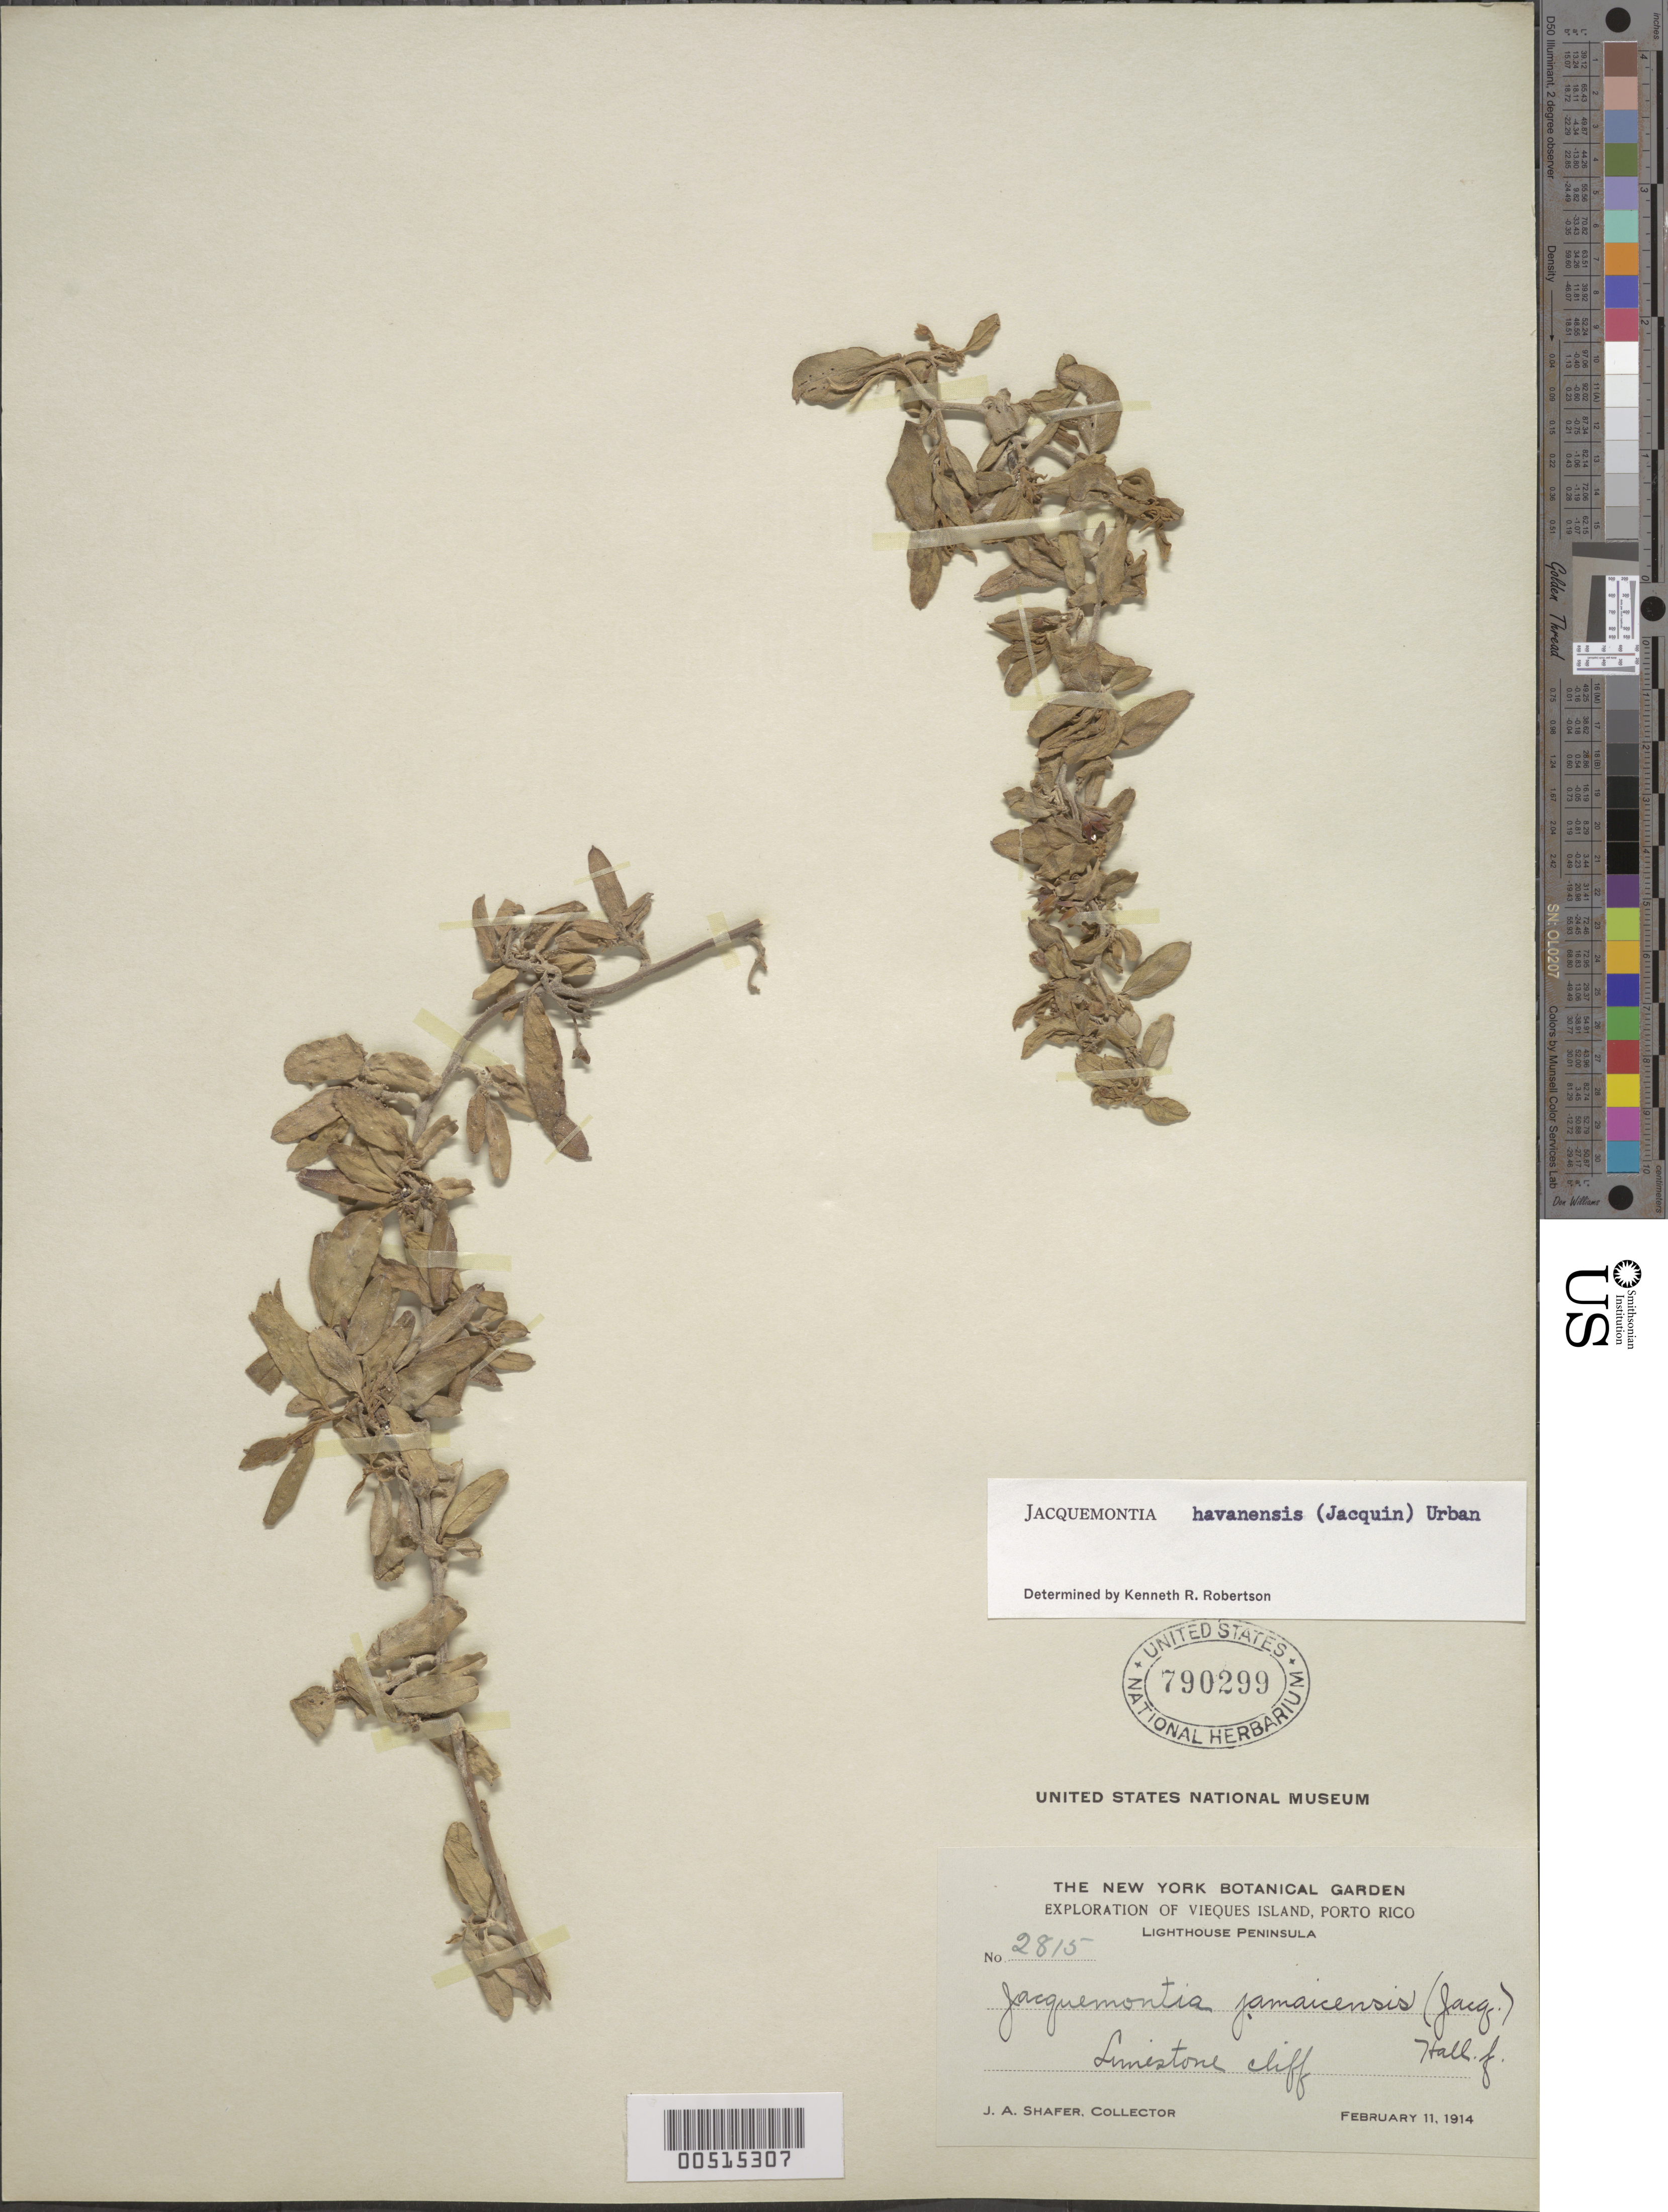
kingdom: Plantae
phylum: Tracheophyta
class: Magnoliopsida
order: Solanales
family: Convolvulaceae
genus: Jacquemontia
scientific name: Jacquemontia havanensis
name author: (Jacq.) Urb.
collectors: J. A. Shafer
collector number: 2815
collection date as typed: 11 Feb 1914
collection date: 1914-02-11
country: Puerto Rico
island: Greater Antilles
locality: Lighthouse Peninsula. Limestone Cliff.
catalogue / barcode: US 790299